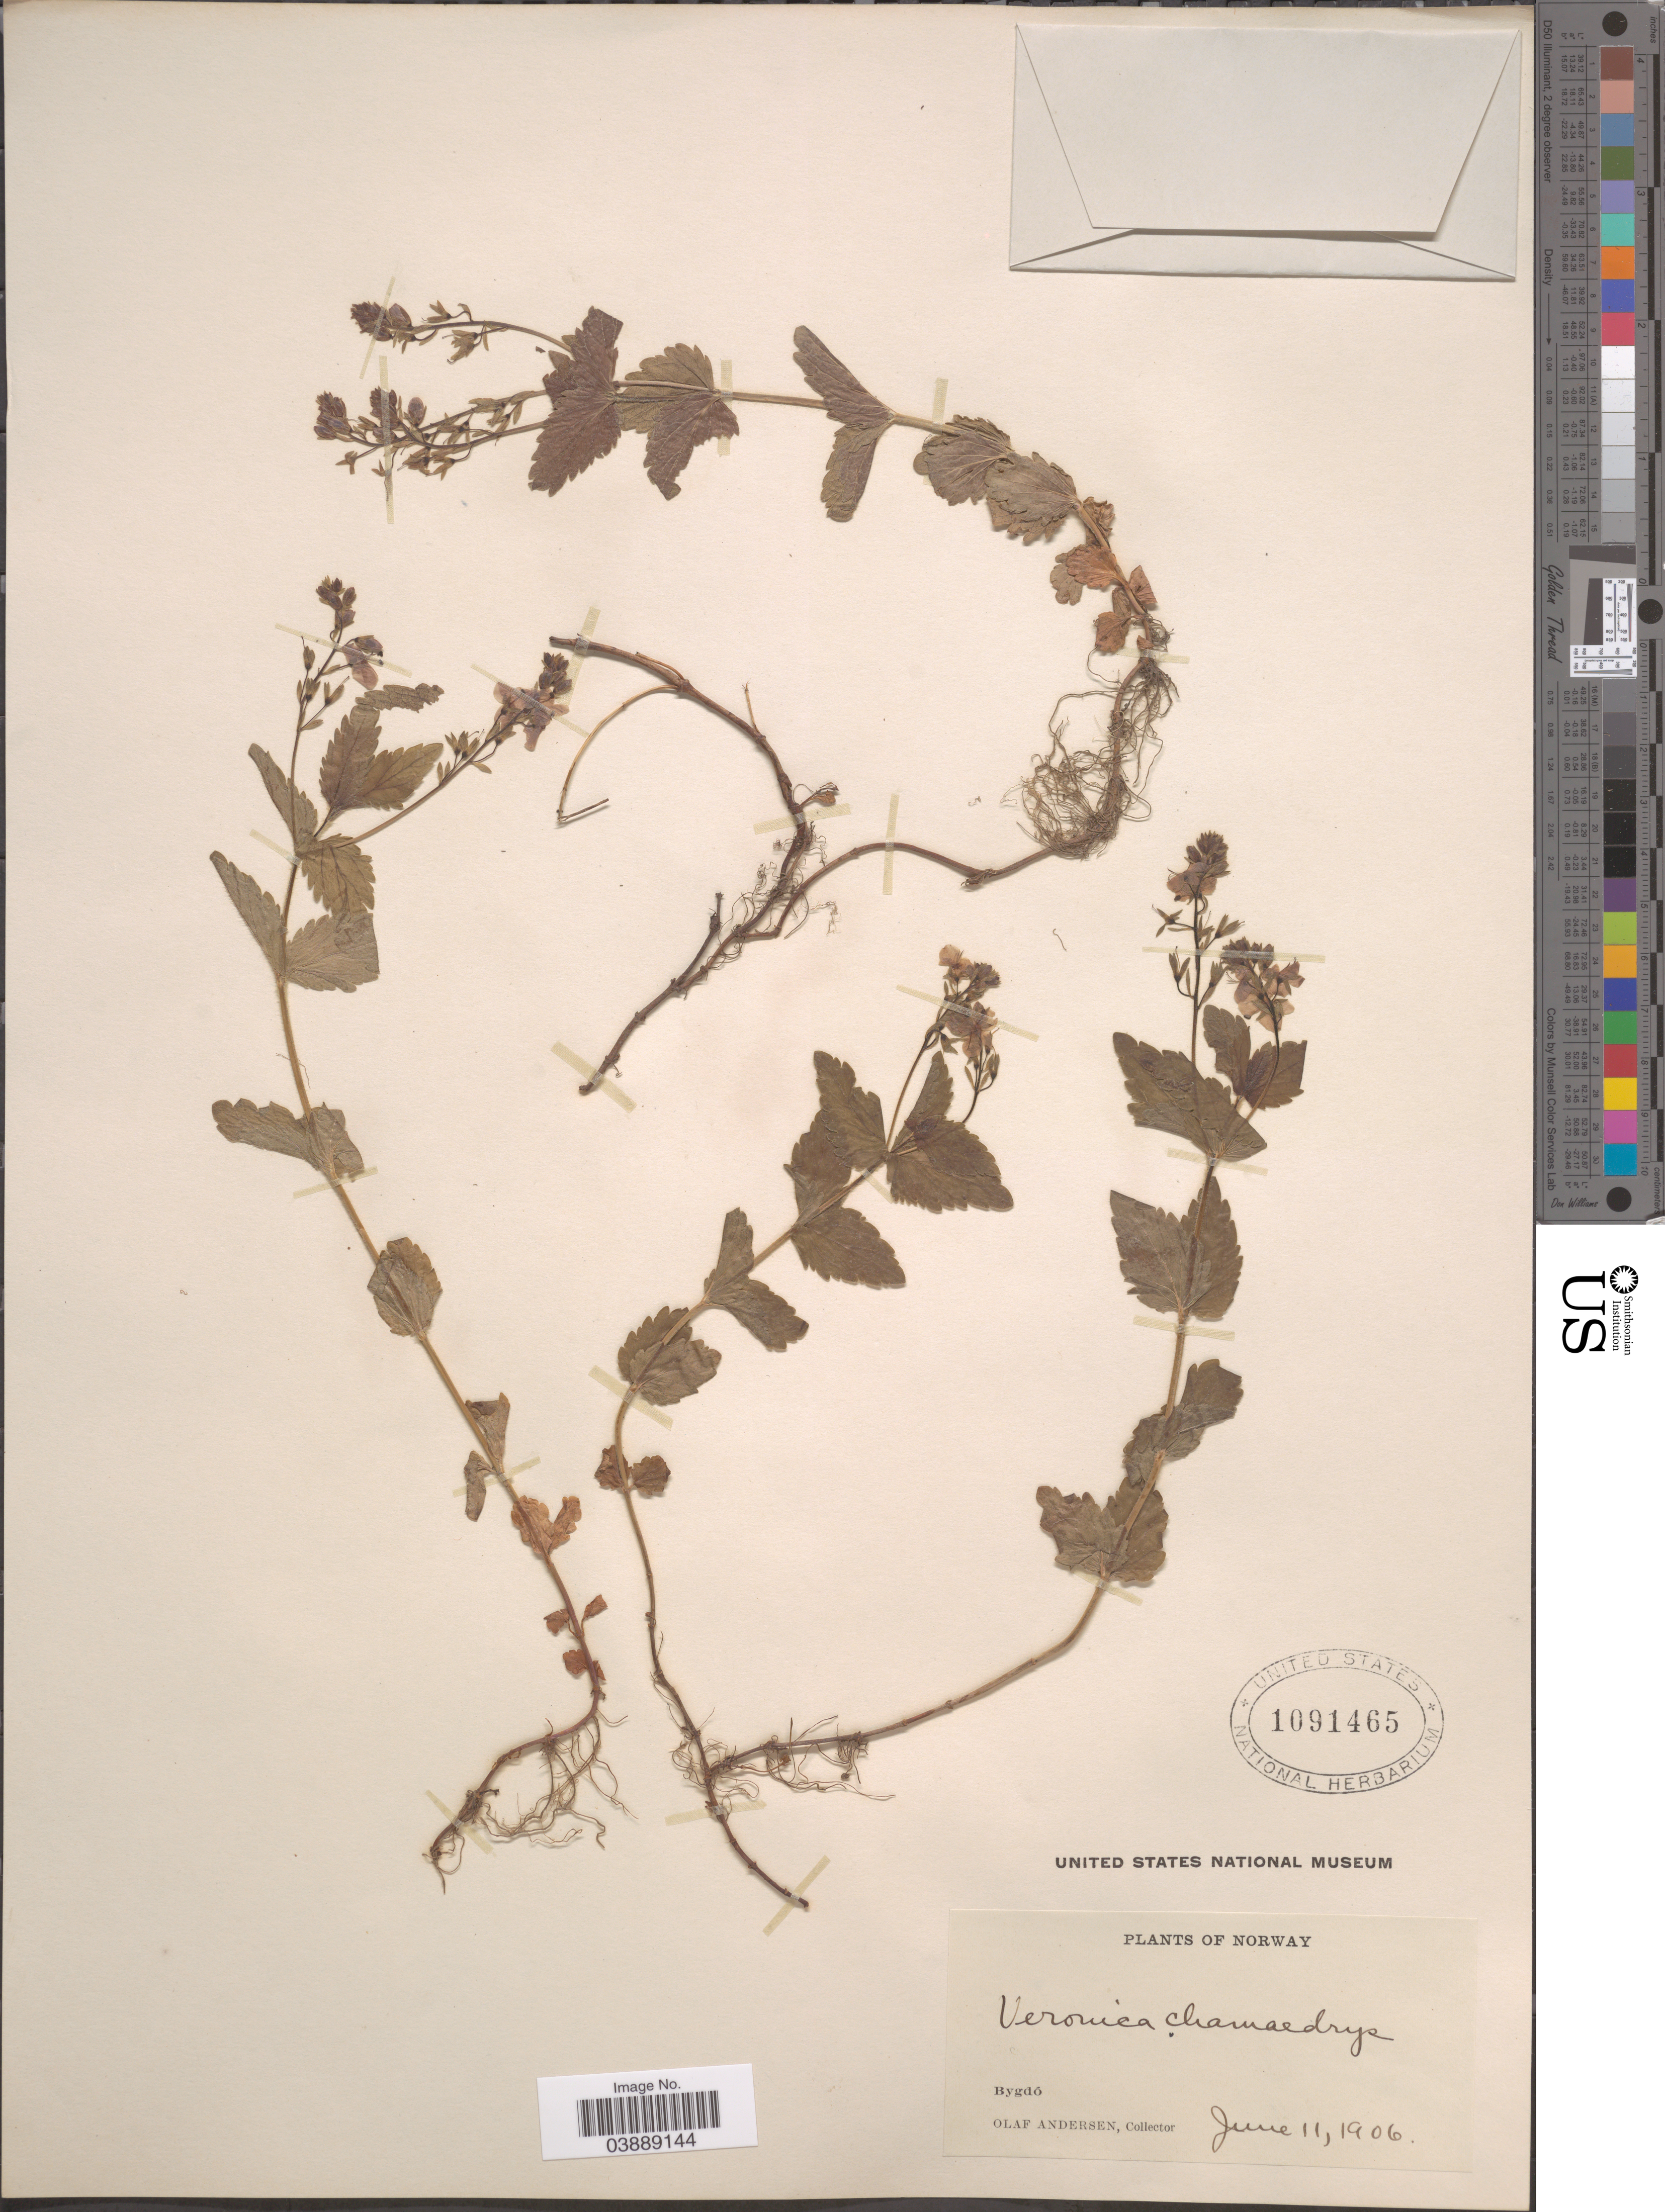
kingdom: Plantae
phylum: Tracheophyta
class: Magnoliopsida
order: Lamiales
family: Plantaginaceae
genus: Veronica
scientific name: Veronica chamaedrys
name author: L.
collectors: O. Andersen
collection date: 1906-06-11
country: Norway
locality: Bygdó.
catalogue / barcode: US 1091465